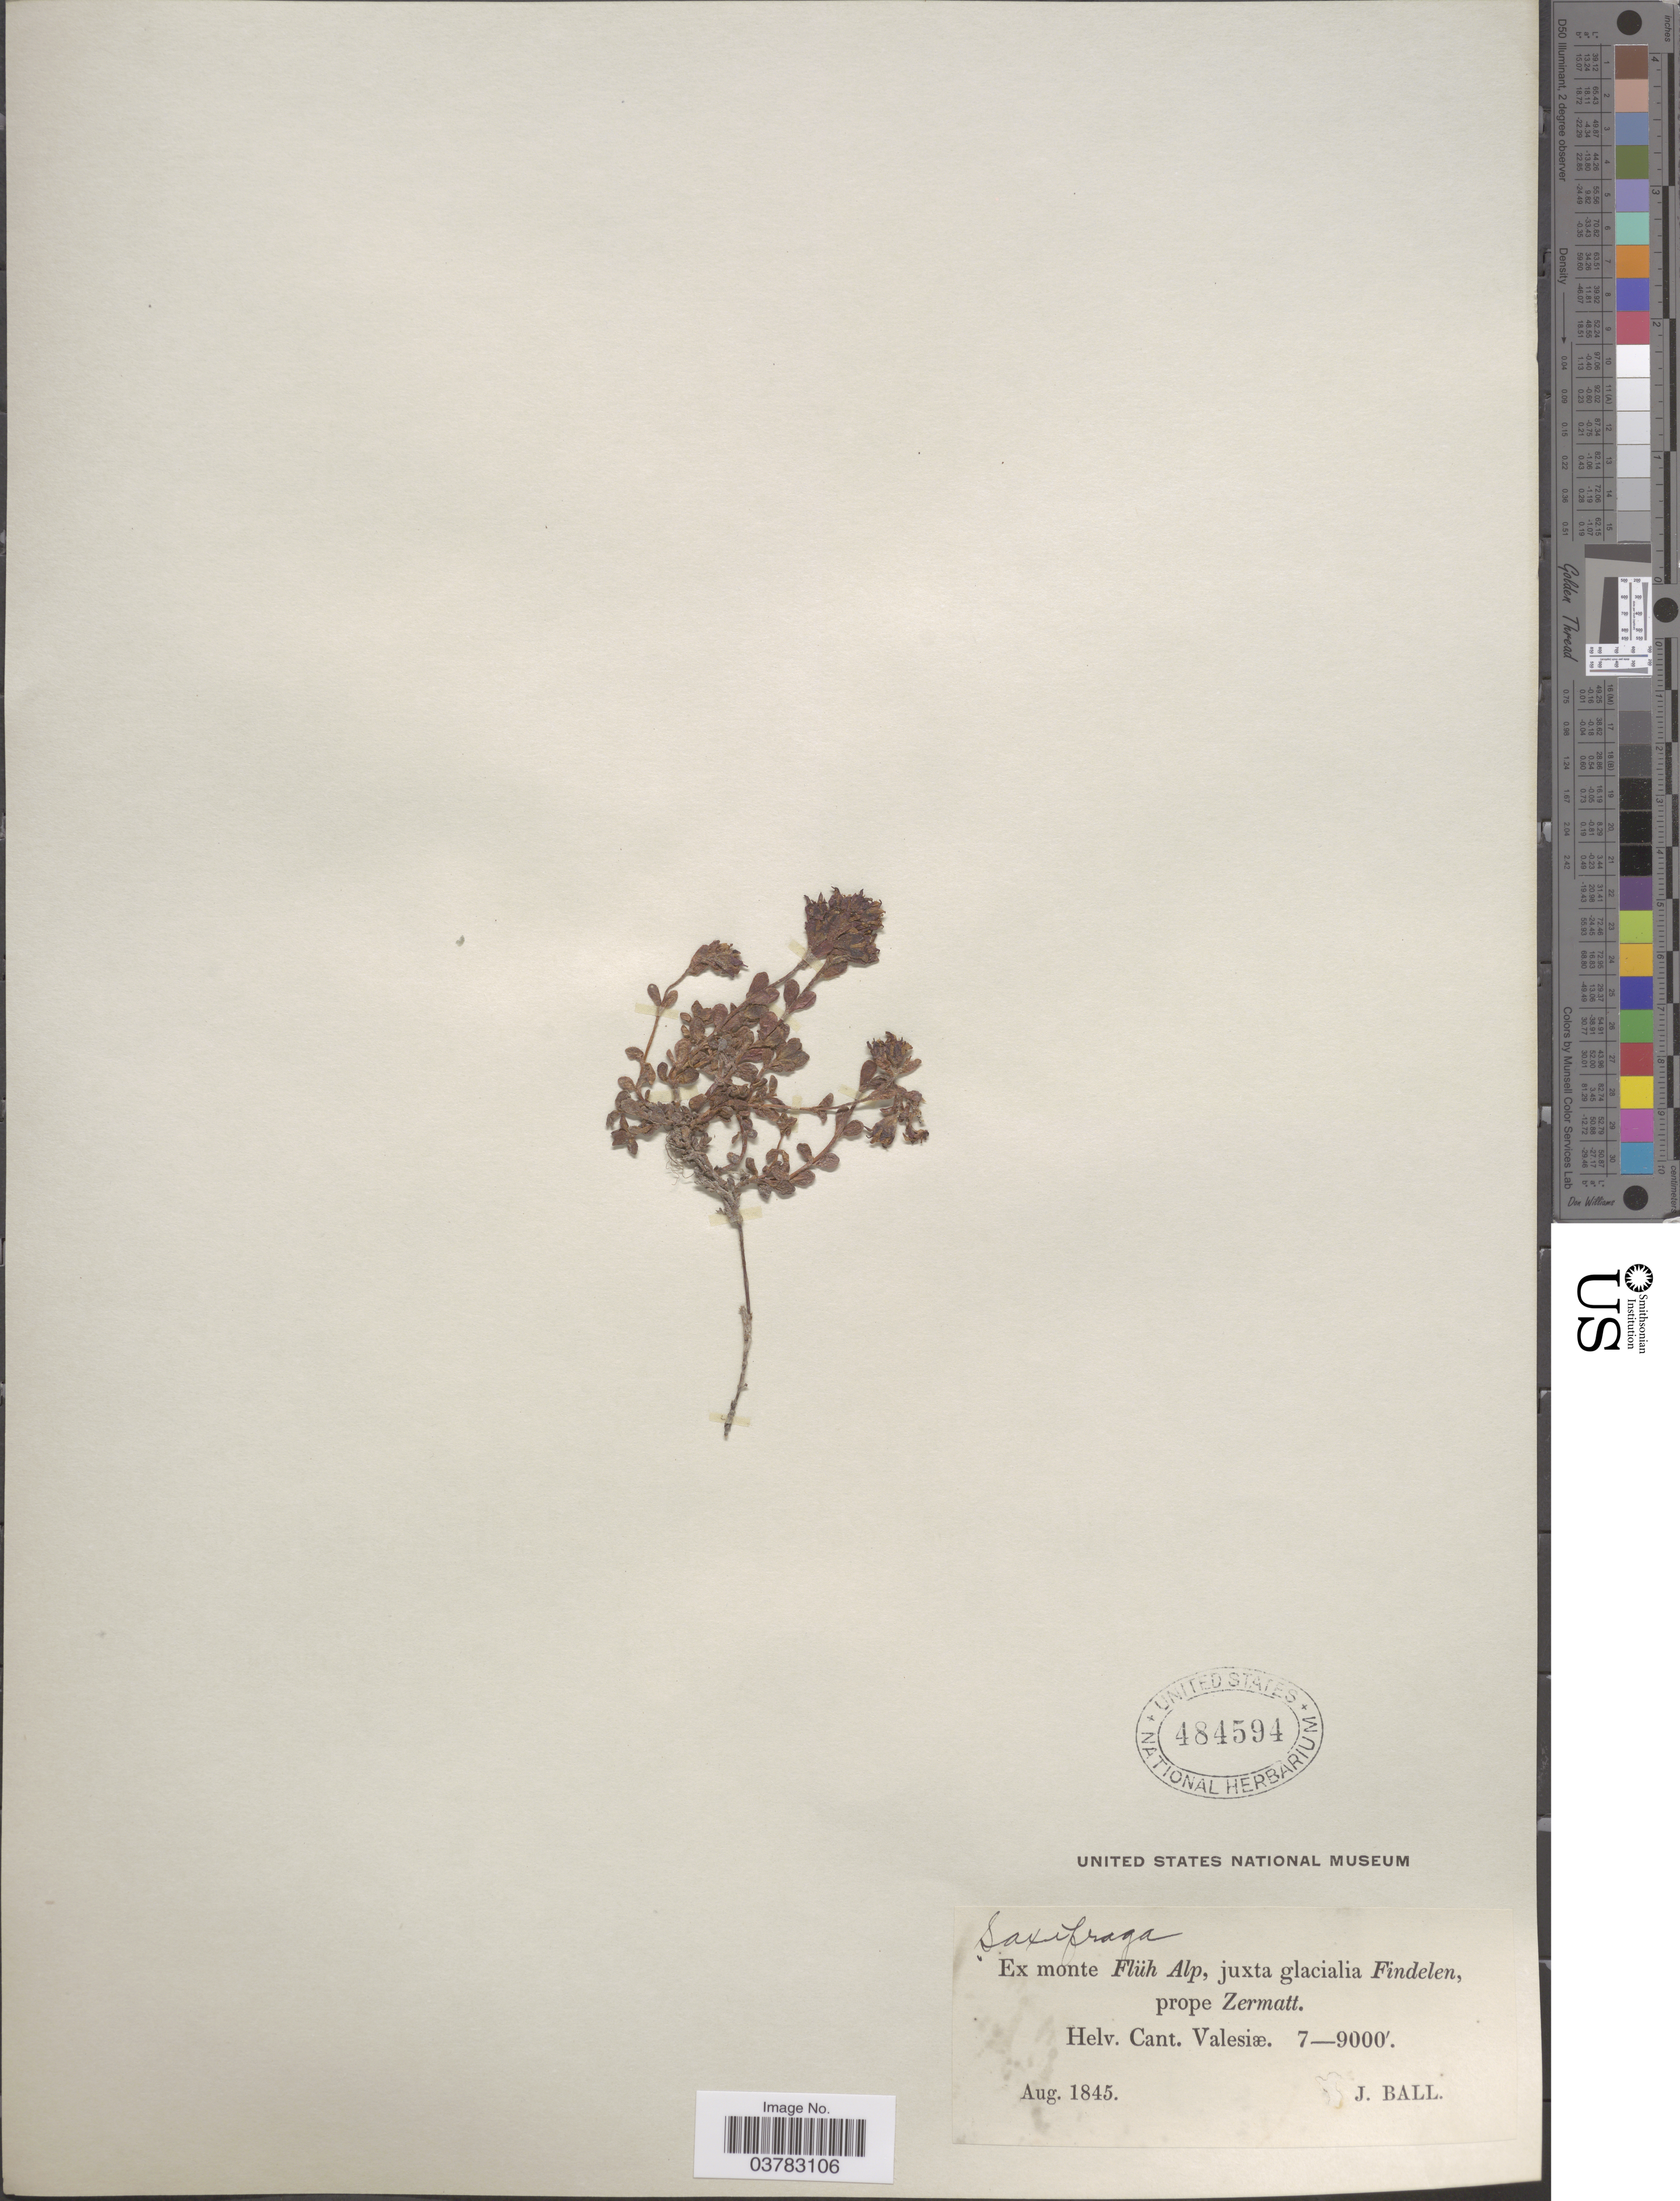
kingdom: Plantae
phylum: Tracheophyta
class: Magnoliopsida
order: Saxifragales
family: Saxifragaceae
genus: Saxifraga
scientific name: Saxifraga sp.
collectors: J. Ball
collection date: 1845-08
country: Switzerland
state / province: Valais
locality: Ex monte Flüh Alp, juxta glacialia Findelen, prope Zermatt. Helv. Cant. Valesiæ.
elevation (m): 2134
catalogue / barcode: US 484594